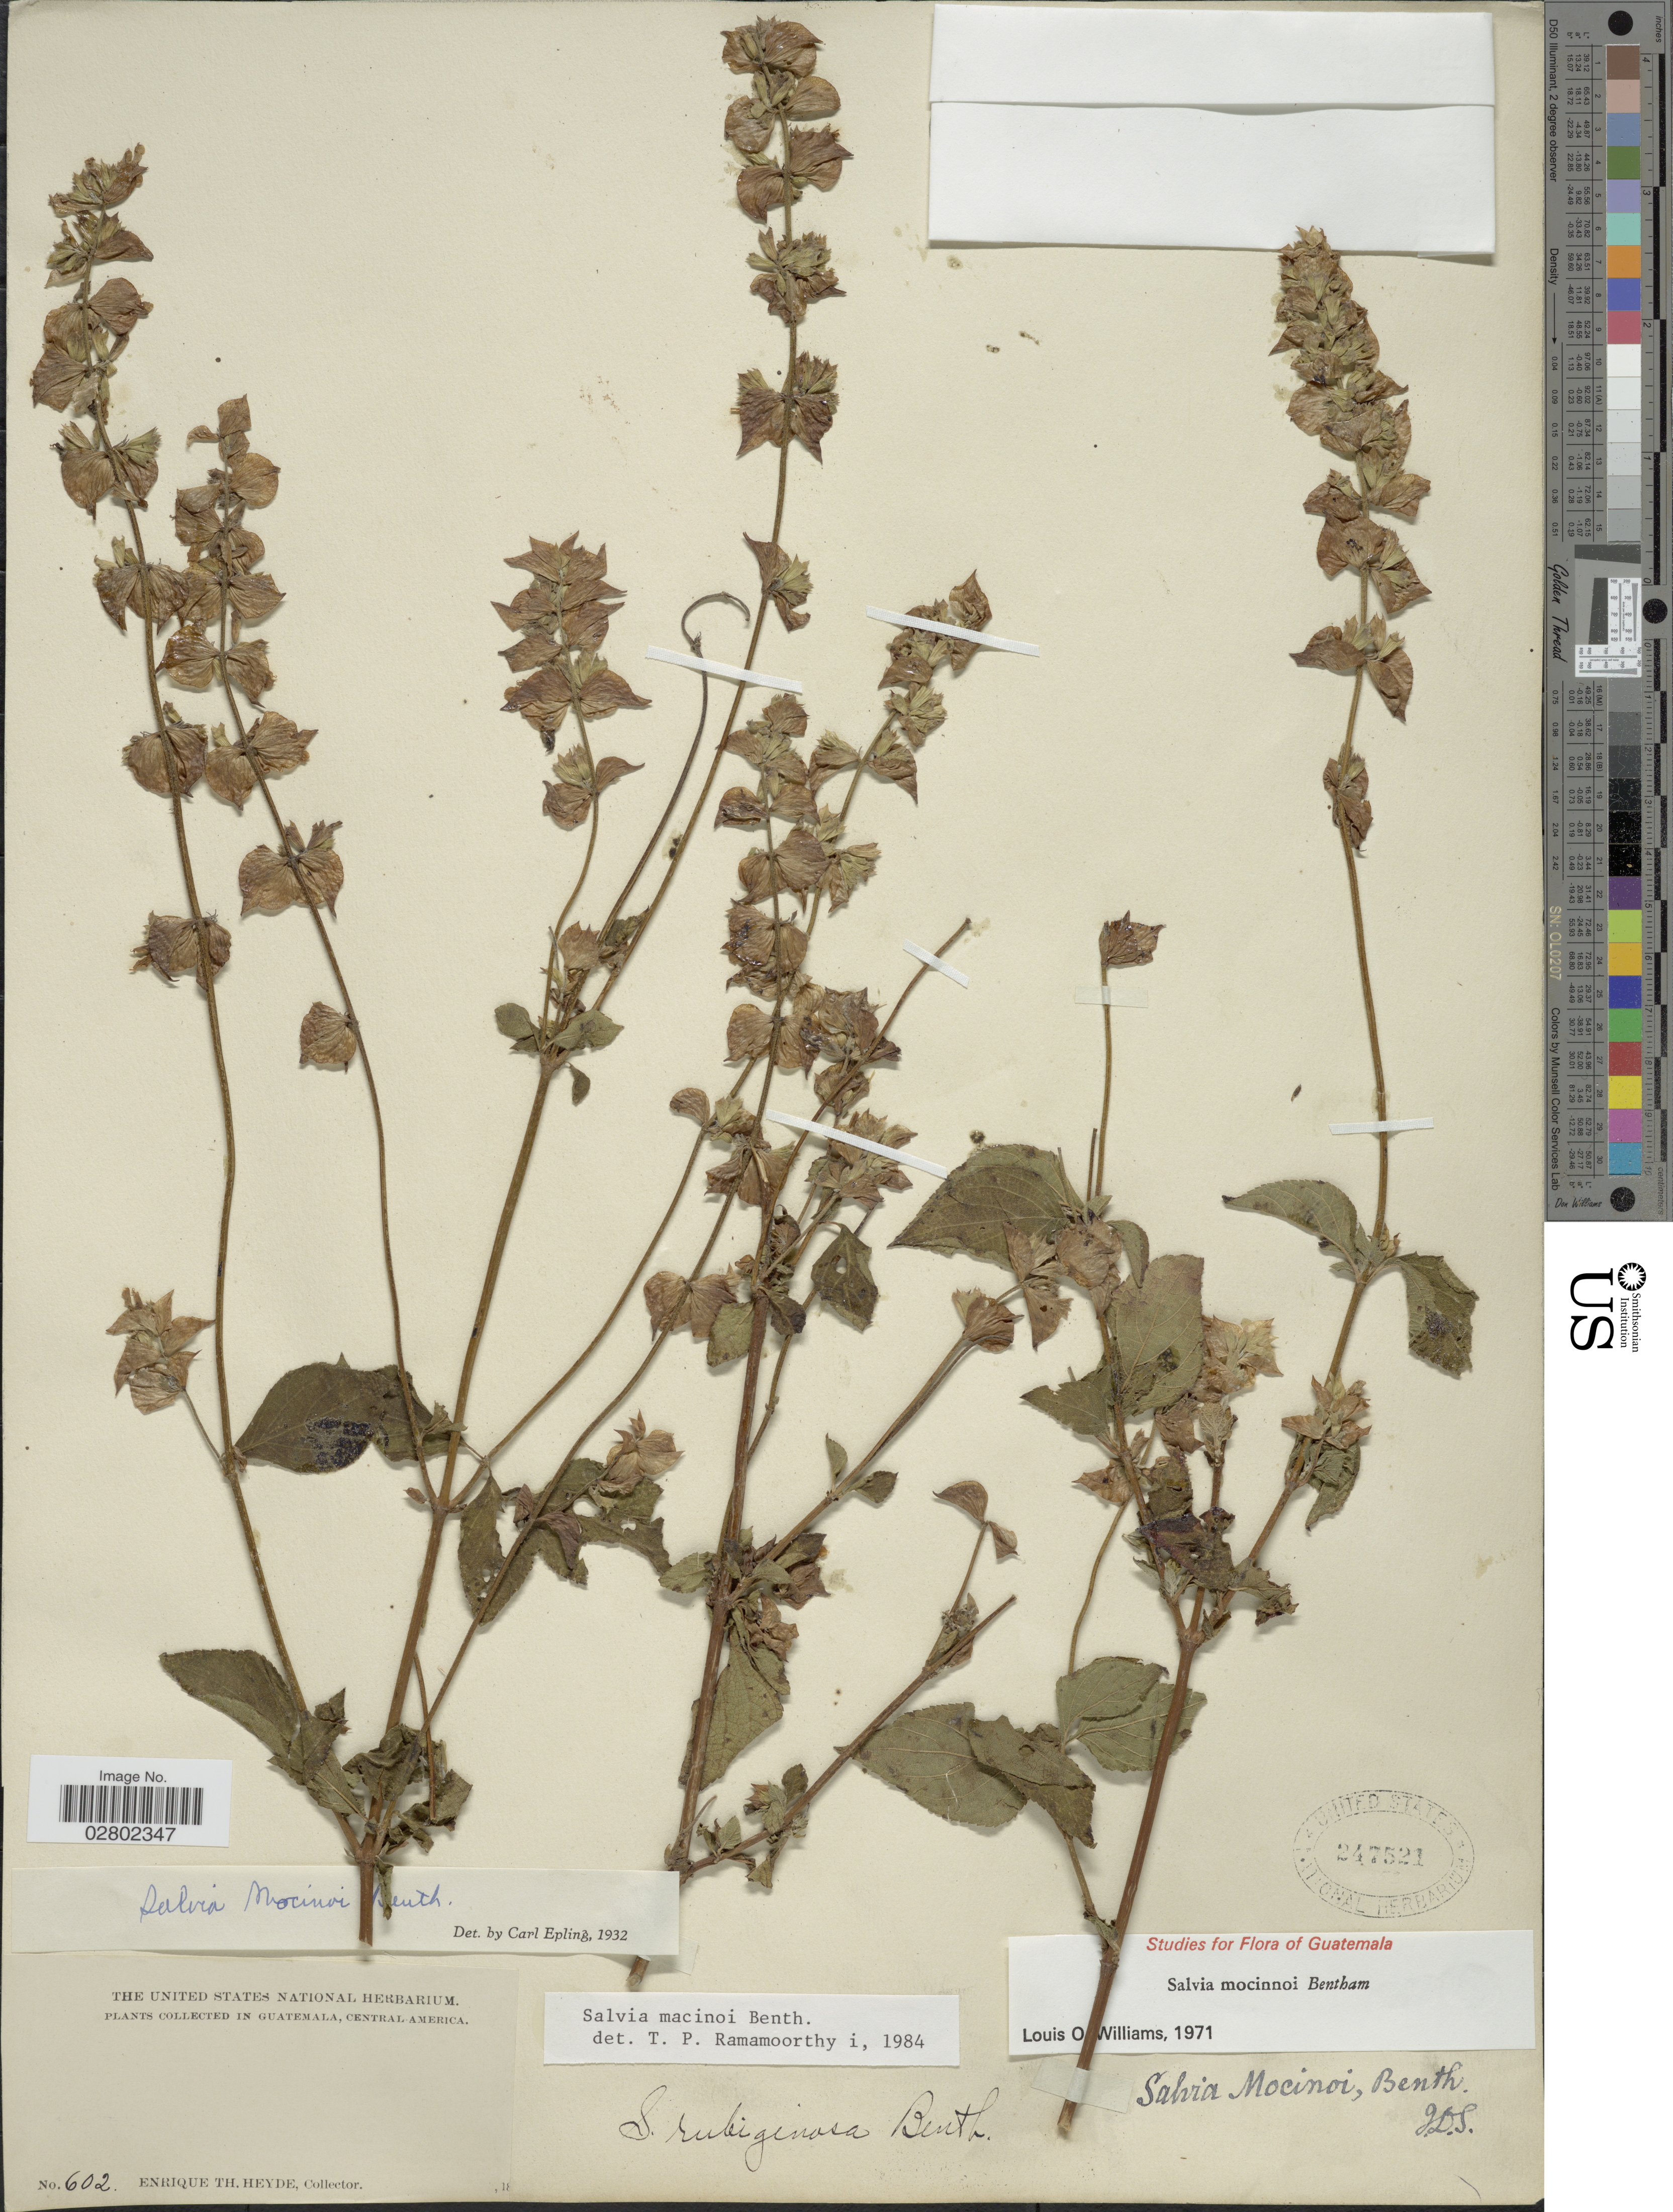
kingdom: Plantae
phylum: Tracheophyta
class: Magnoliopsida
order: Lamiales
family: Lamiaceae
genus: Salvia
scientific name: Salvia mocinoi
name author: Benth.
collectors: E. T. Heyde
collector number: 602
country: Guatemala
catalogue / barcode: US 247521